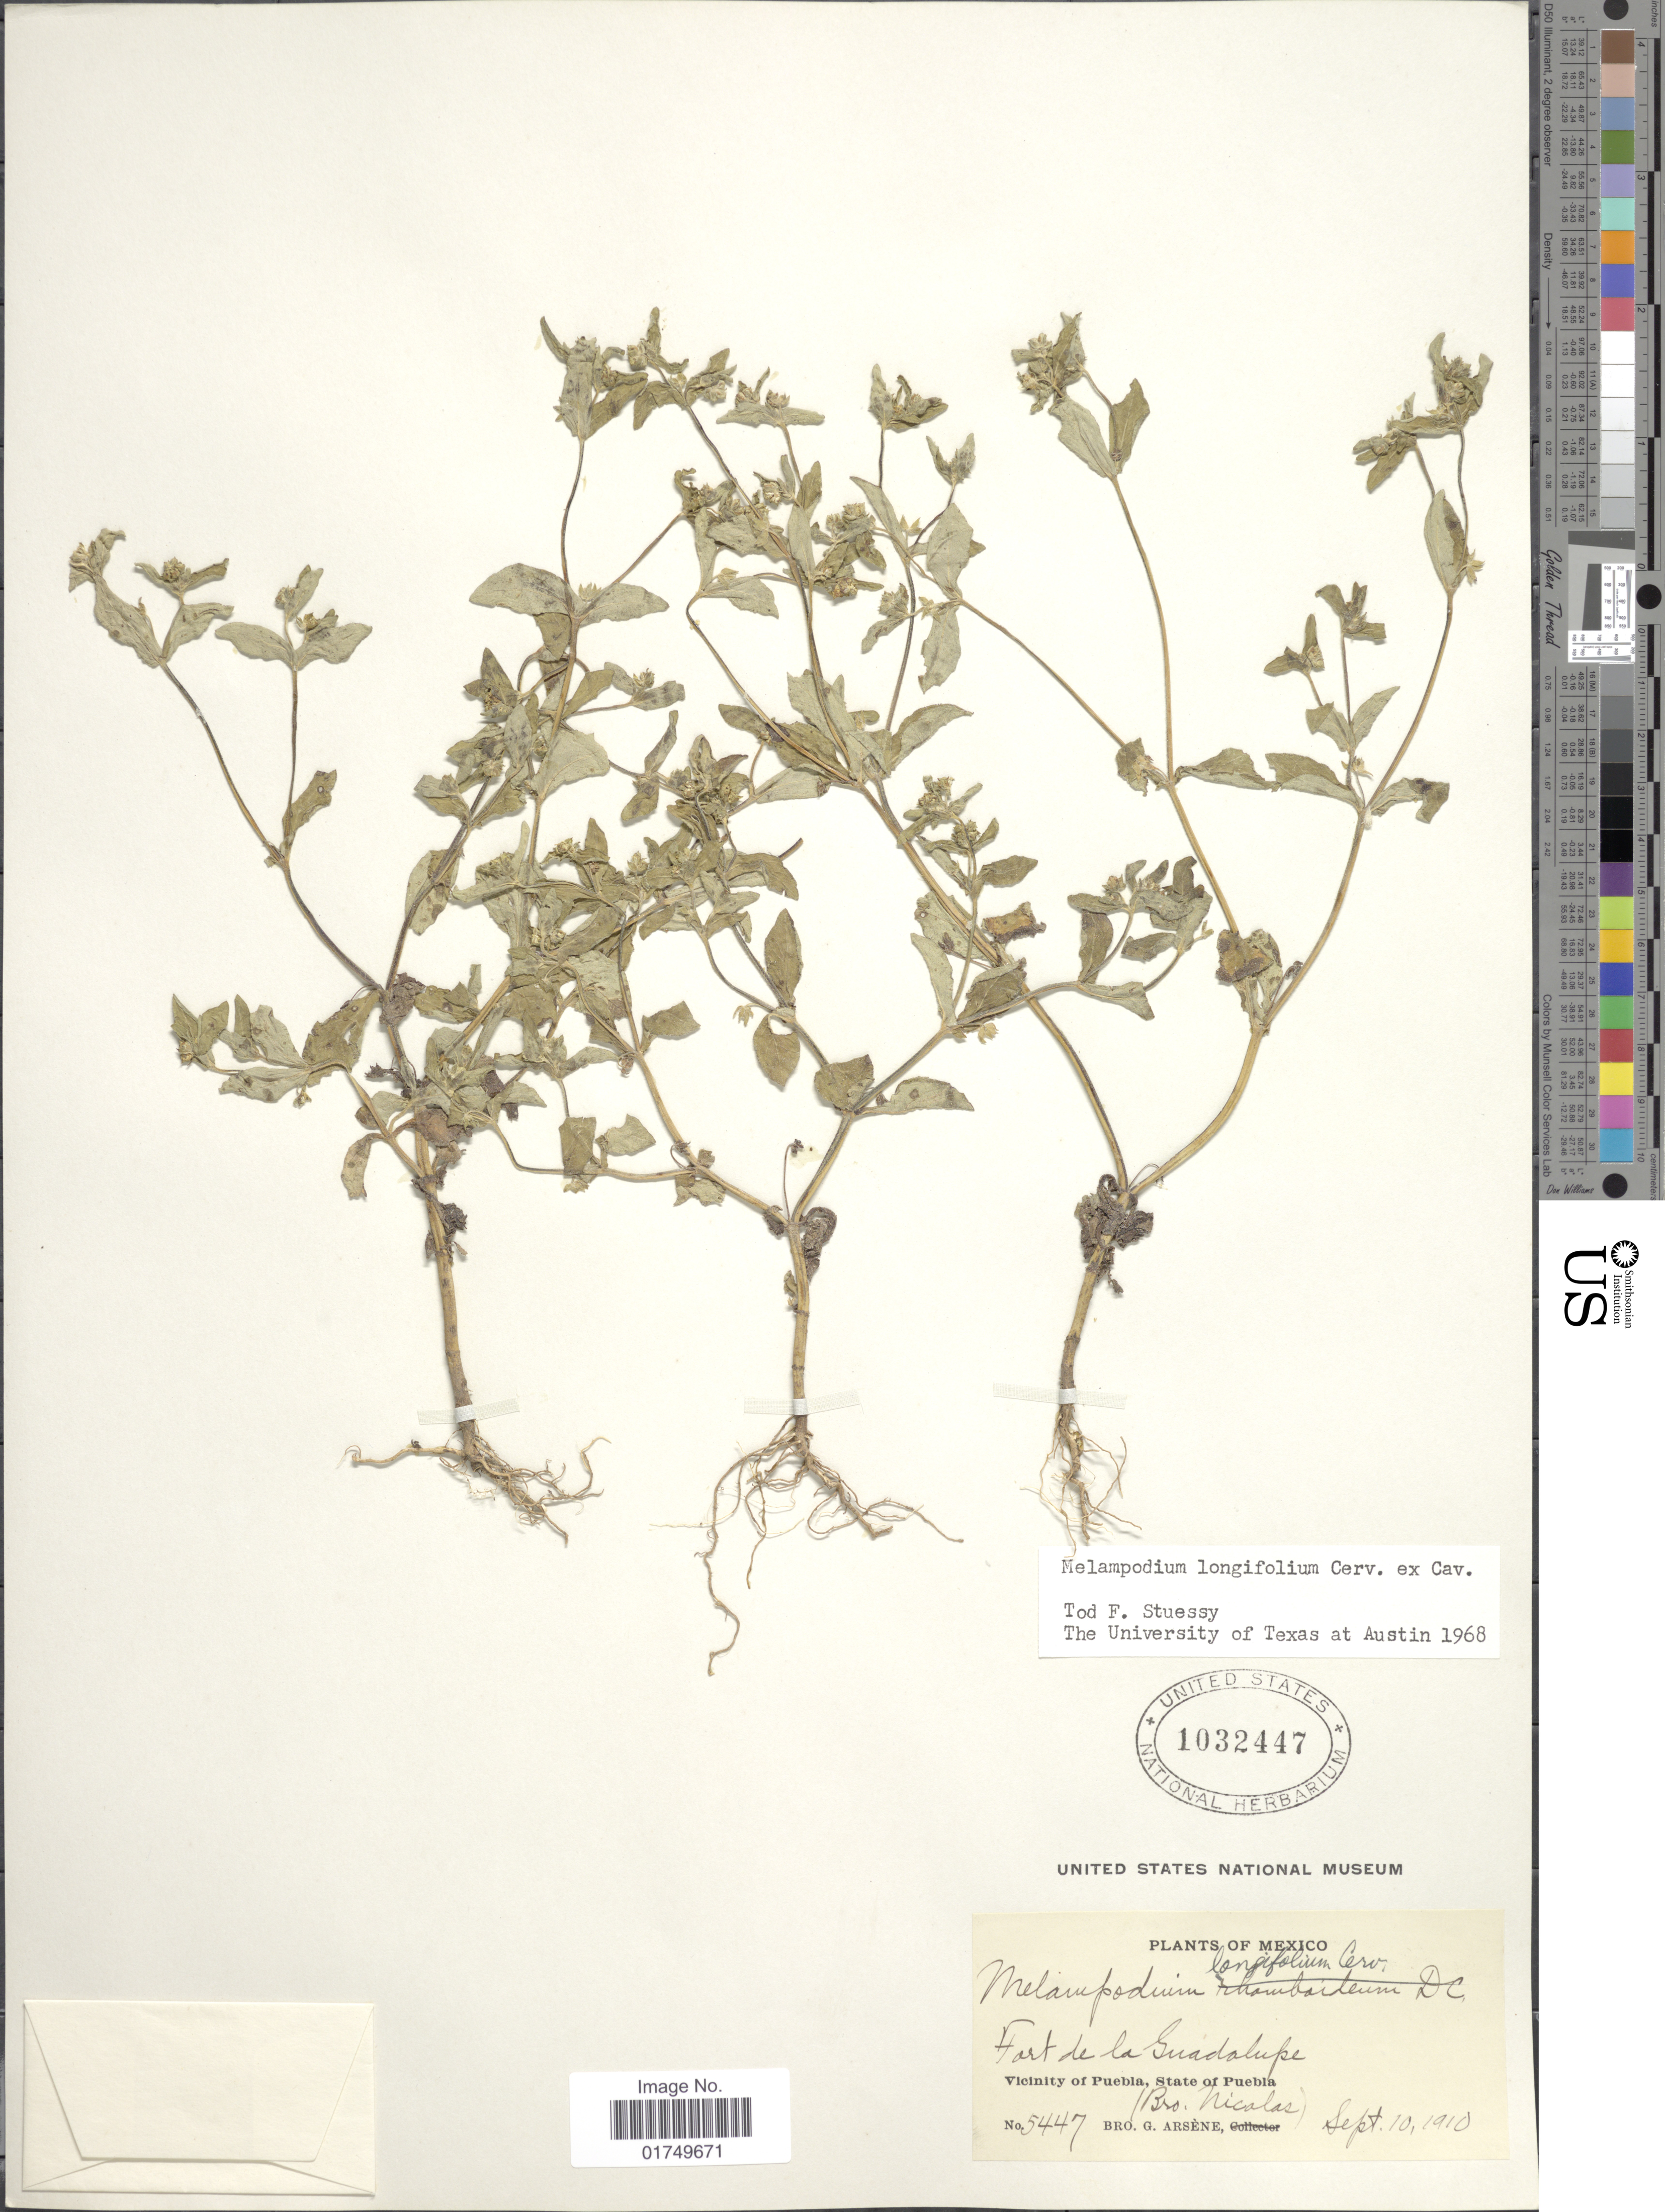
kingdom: Plantae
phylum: Tracheophyta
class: Magnoliopsida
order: Asterales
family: Asteraceae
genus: Melampodium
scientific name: Melampodium longifolium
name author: Cerv. ex Cav.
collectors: Bro. Nicolas & Bro. G. Arsène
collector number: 5447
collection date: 1910-09-10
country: Mexico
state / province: Puebla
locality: Fort de la Guadalupe, Vicinity of Puebla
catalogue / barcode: US 1032447